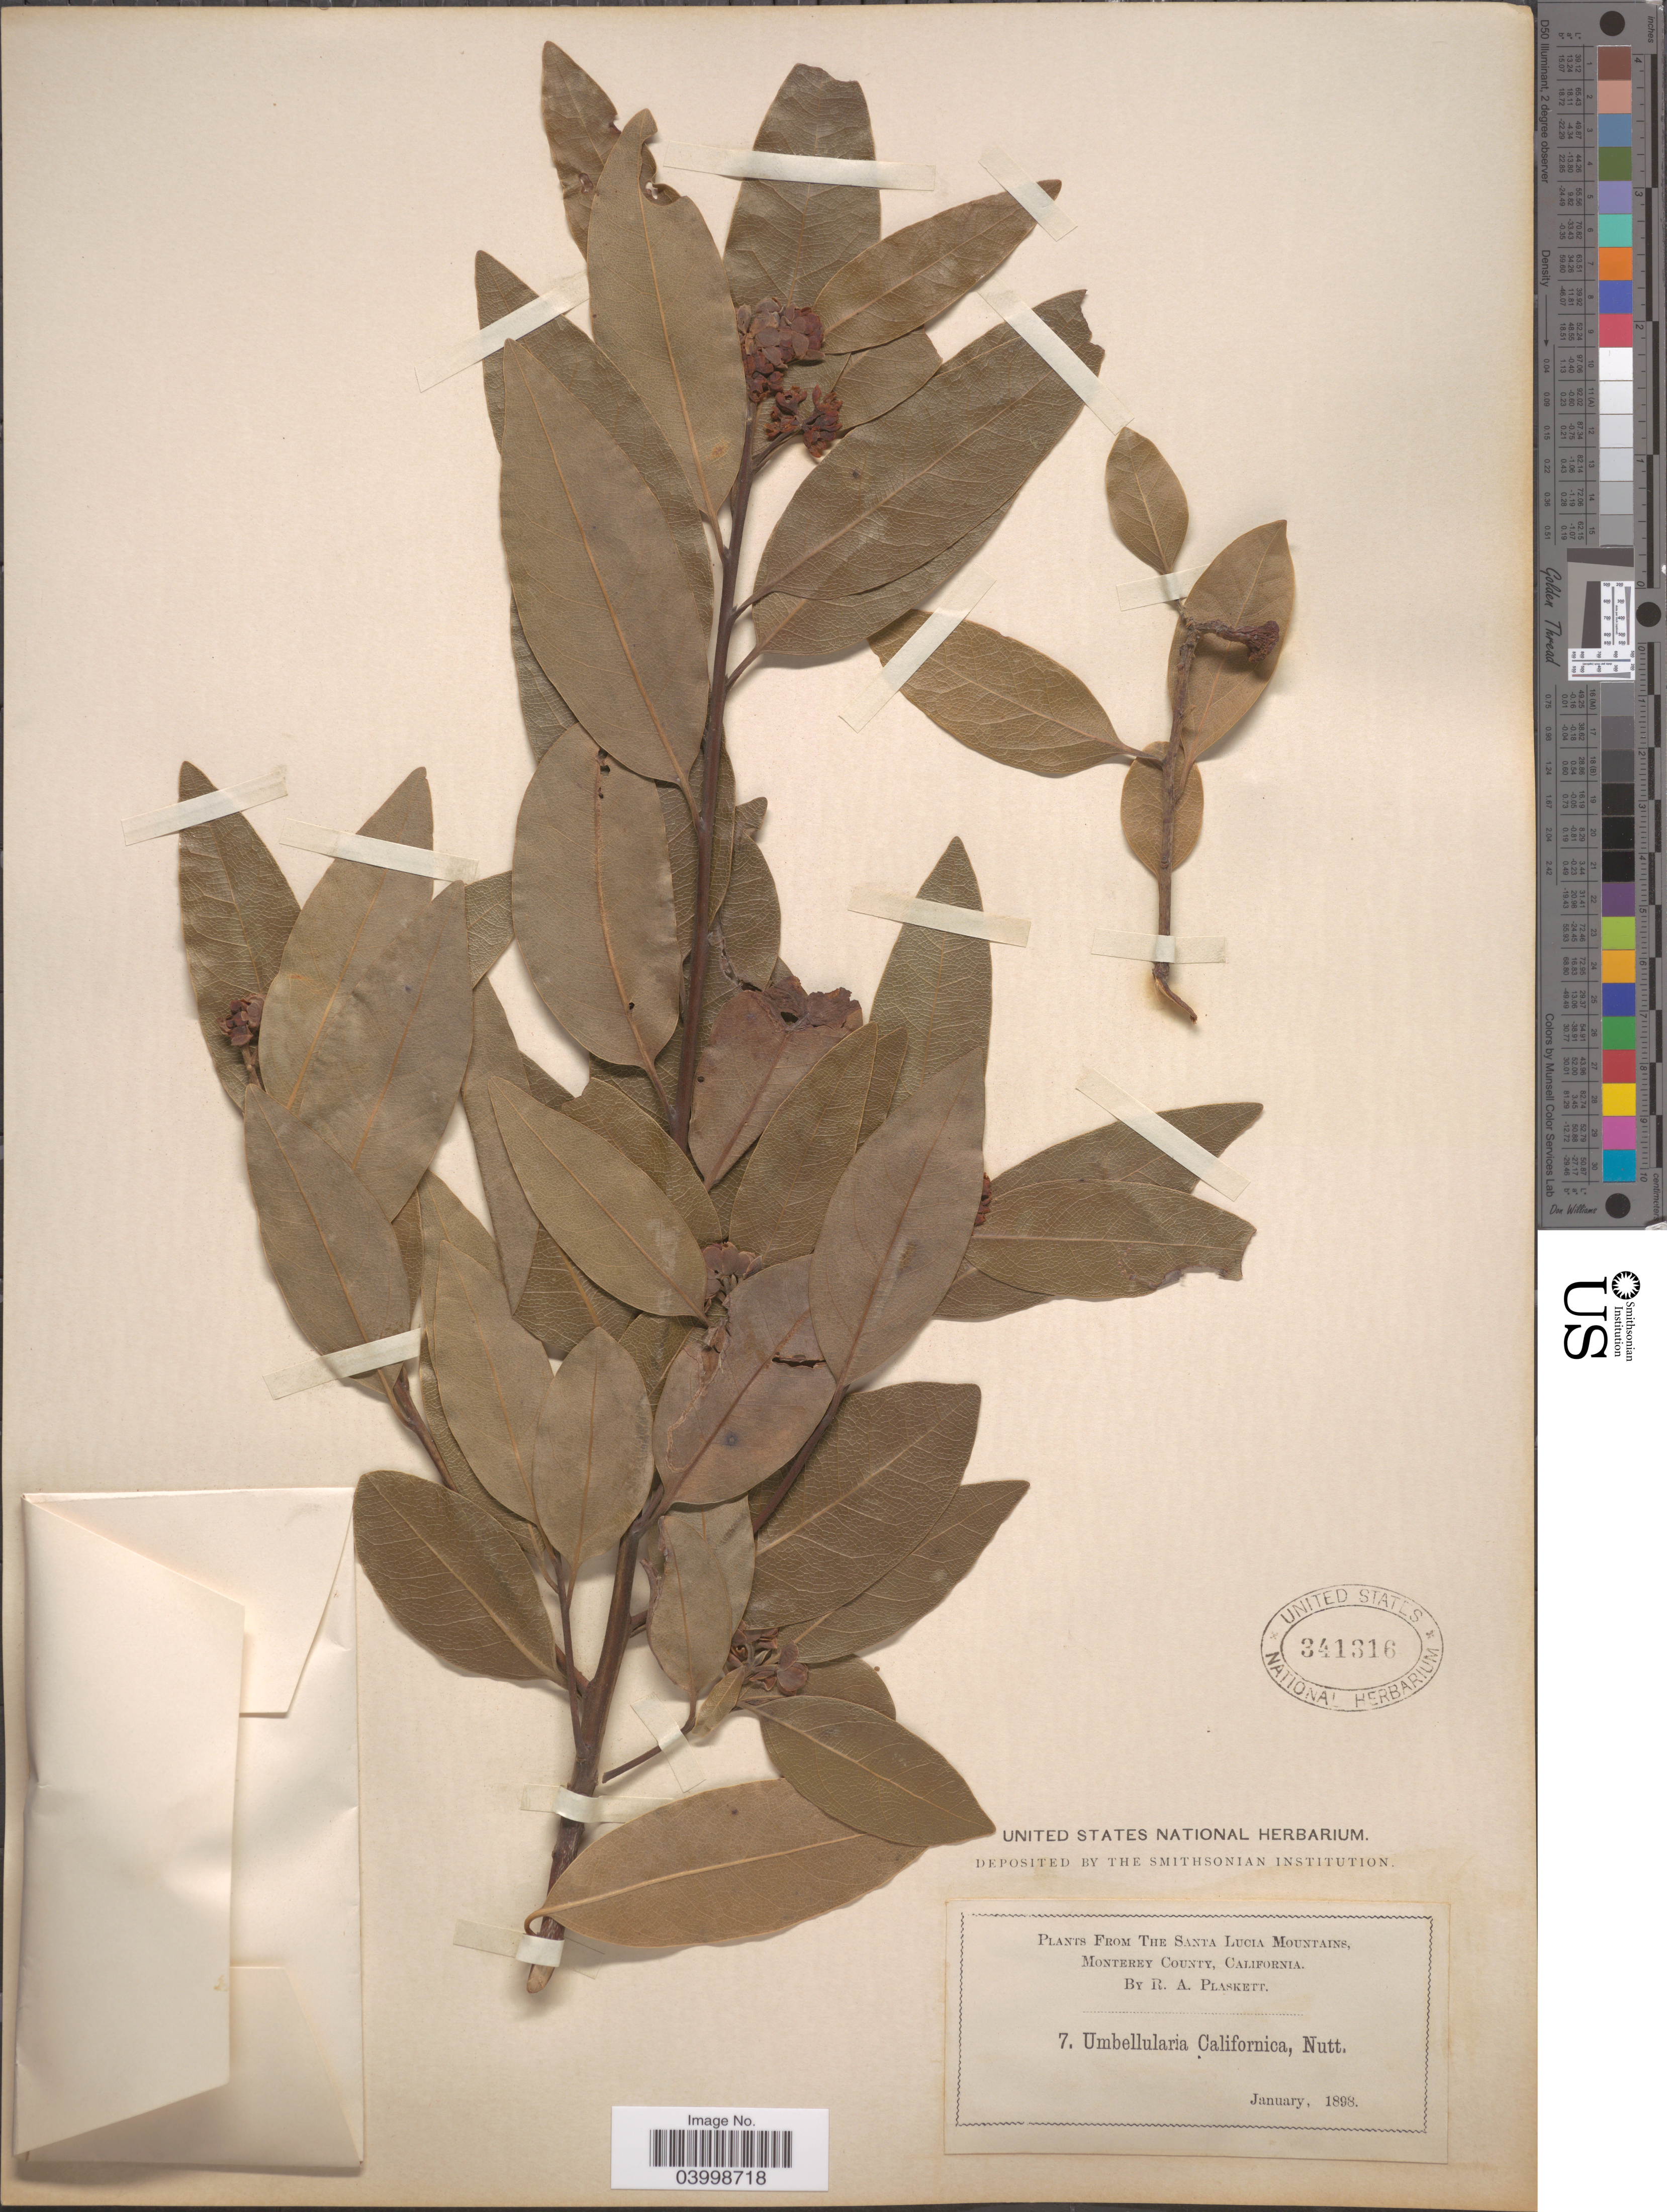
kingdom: Plantae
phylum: Tracheophyta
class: Magnoliopsida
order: Laurales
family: Lauraceae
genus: Umbellularia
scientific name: Umbellularia californica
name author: (Hook. & Arn.) Nutt.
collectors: R. Plaskett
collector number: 7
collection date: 1898-01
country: United States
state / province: California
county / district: Monterey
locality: Santa Lucia Mountains, Monterrey County.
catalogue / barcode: US 341316